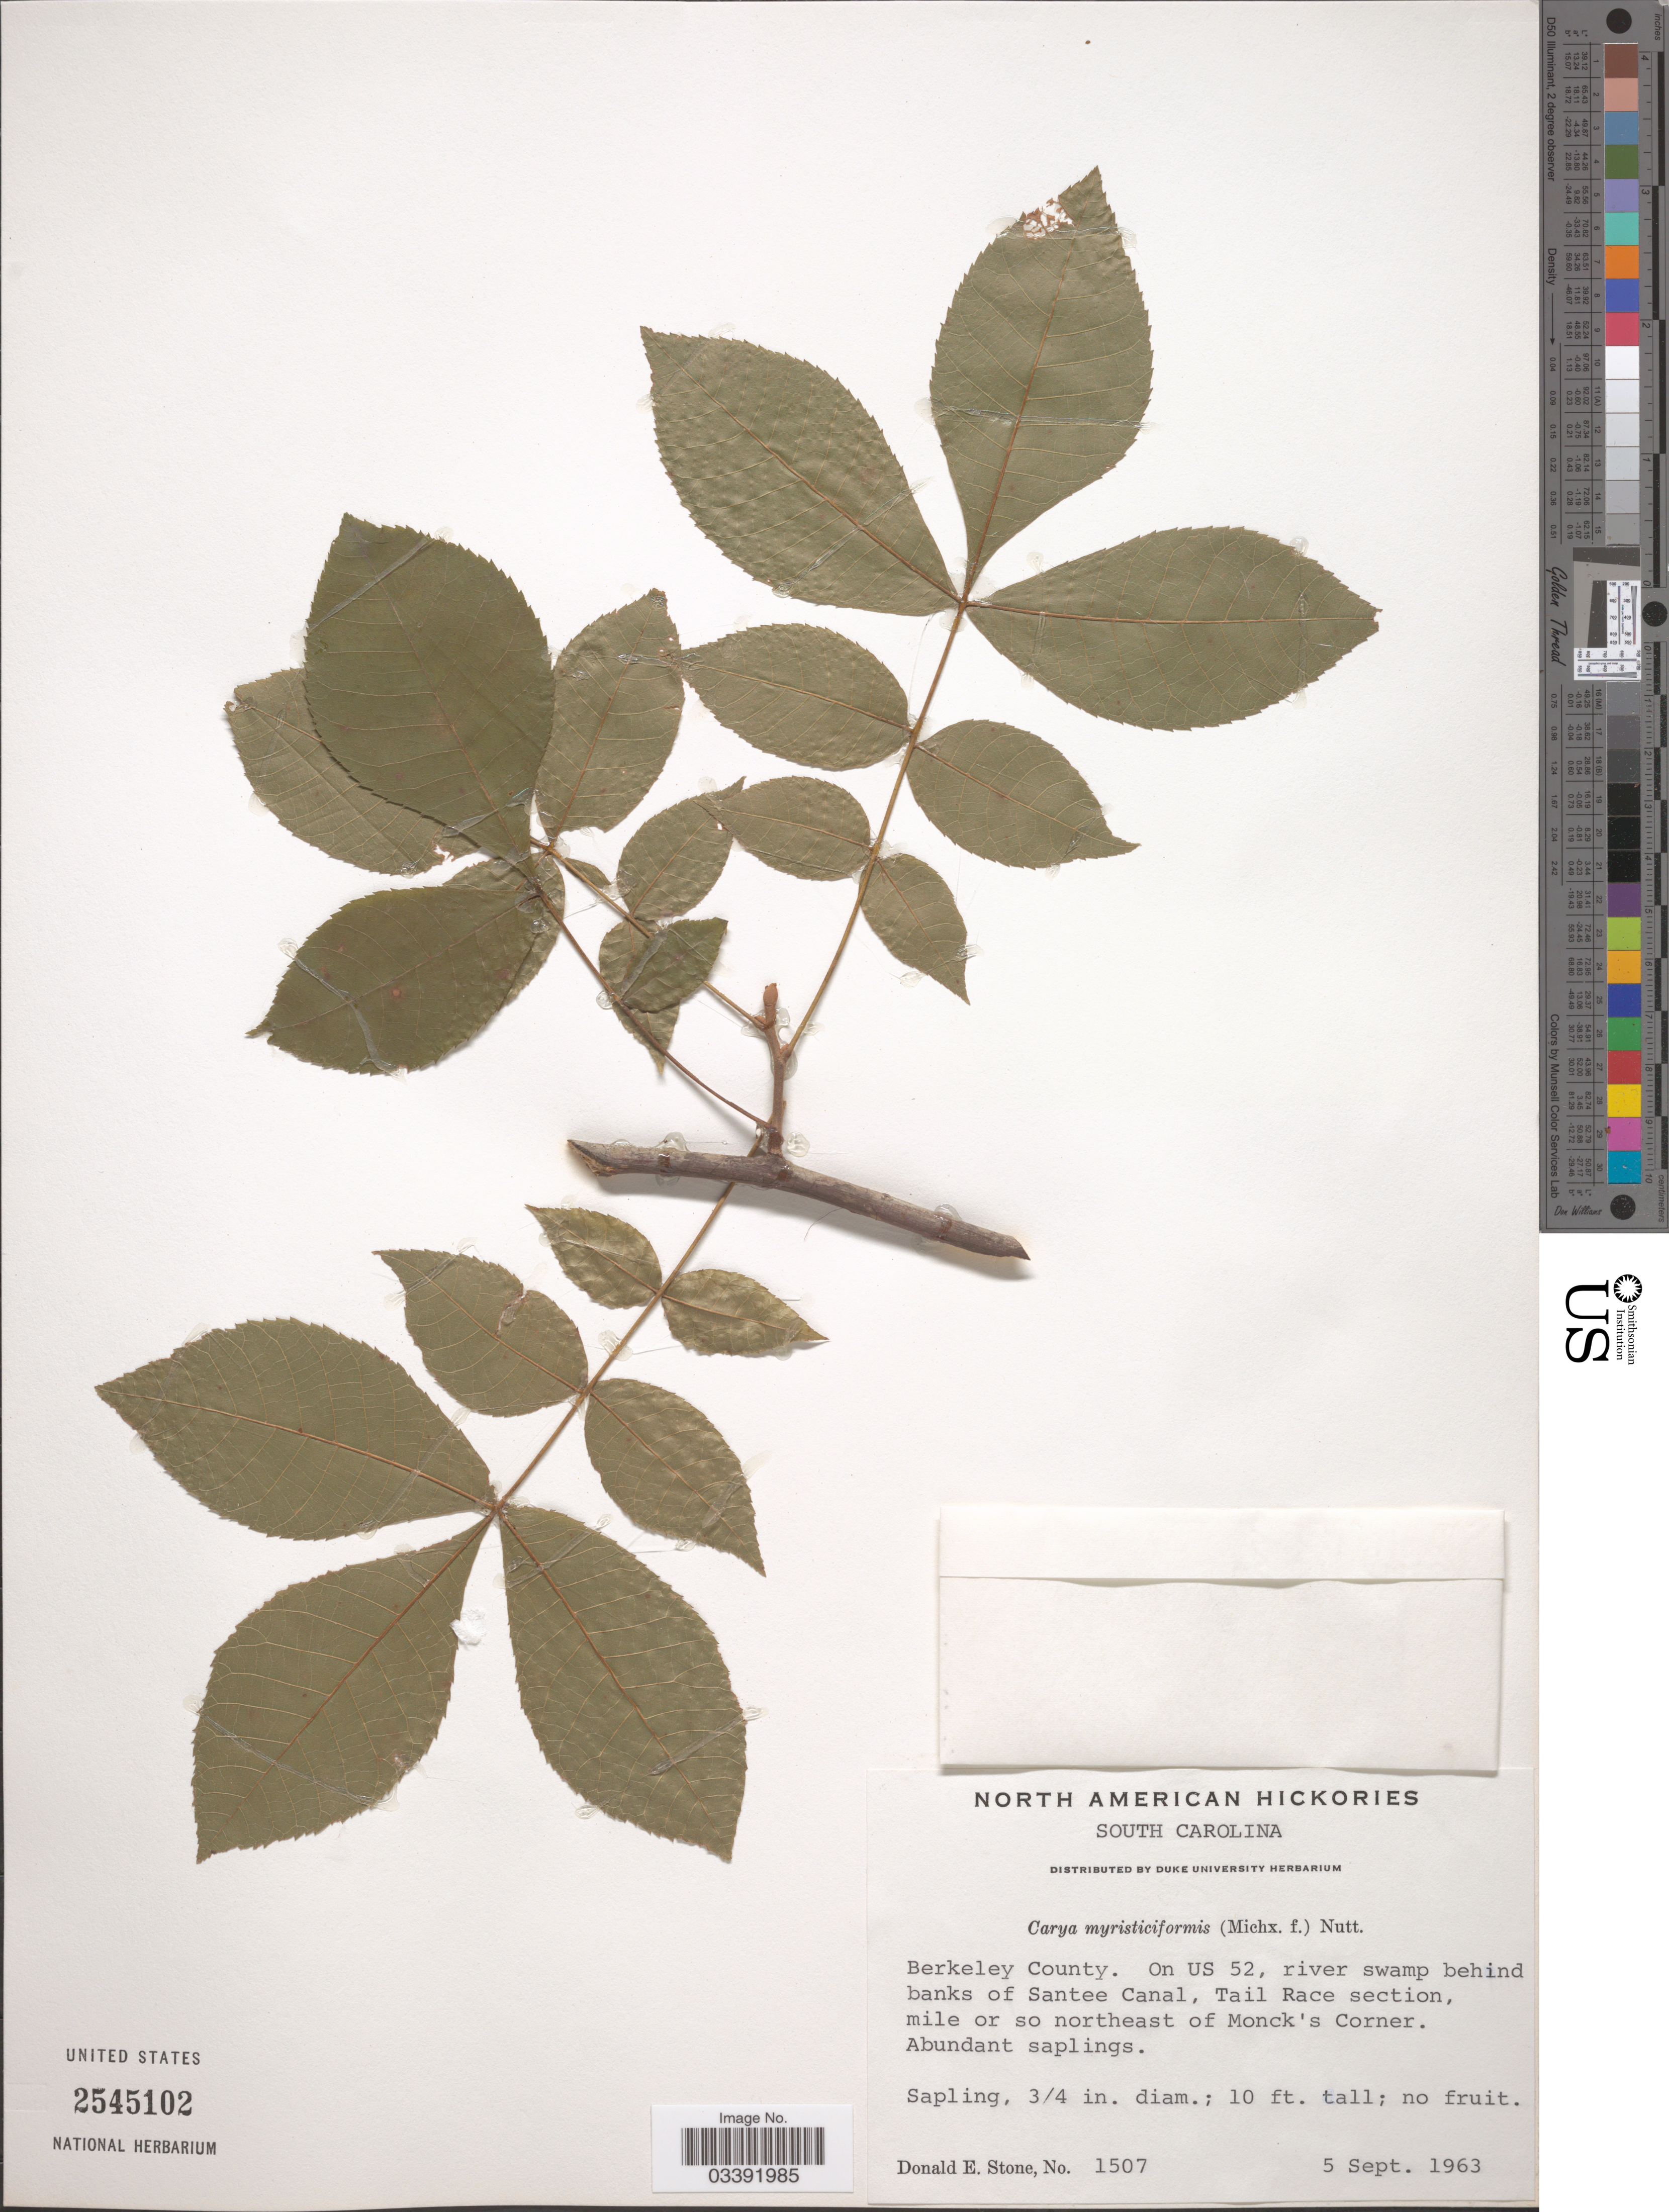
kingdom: Plantae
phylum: Tracheophyta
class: Magnoliopsida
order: Fagales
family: Juglandaceae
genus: Carya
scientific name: Carya myristiciformis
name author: (F. Michx.) Nutt.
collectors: D. Stone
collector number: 1507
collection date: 1963-09-05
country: United States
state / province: South Carolina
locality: Berkeley County. On US 52, river swamp behind banks of Santee Canal, Tail Race section, mile or so northeast of Monkc's Corner.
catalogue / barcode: US 2545102